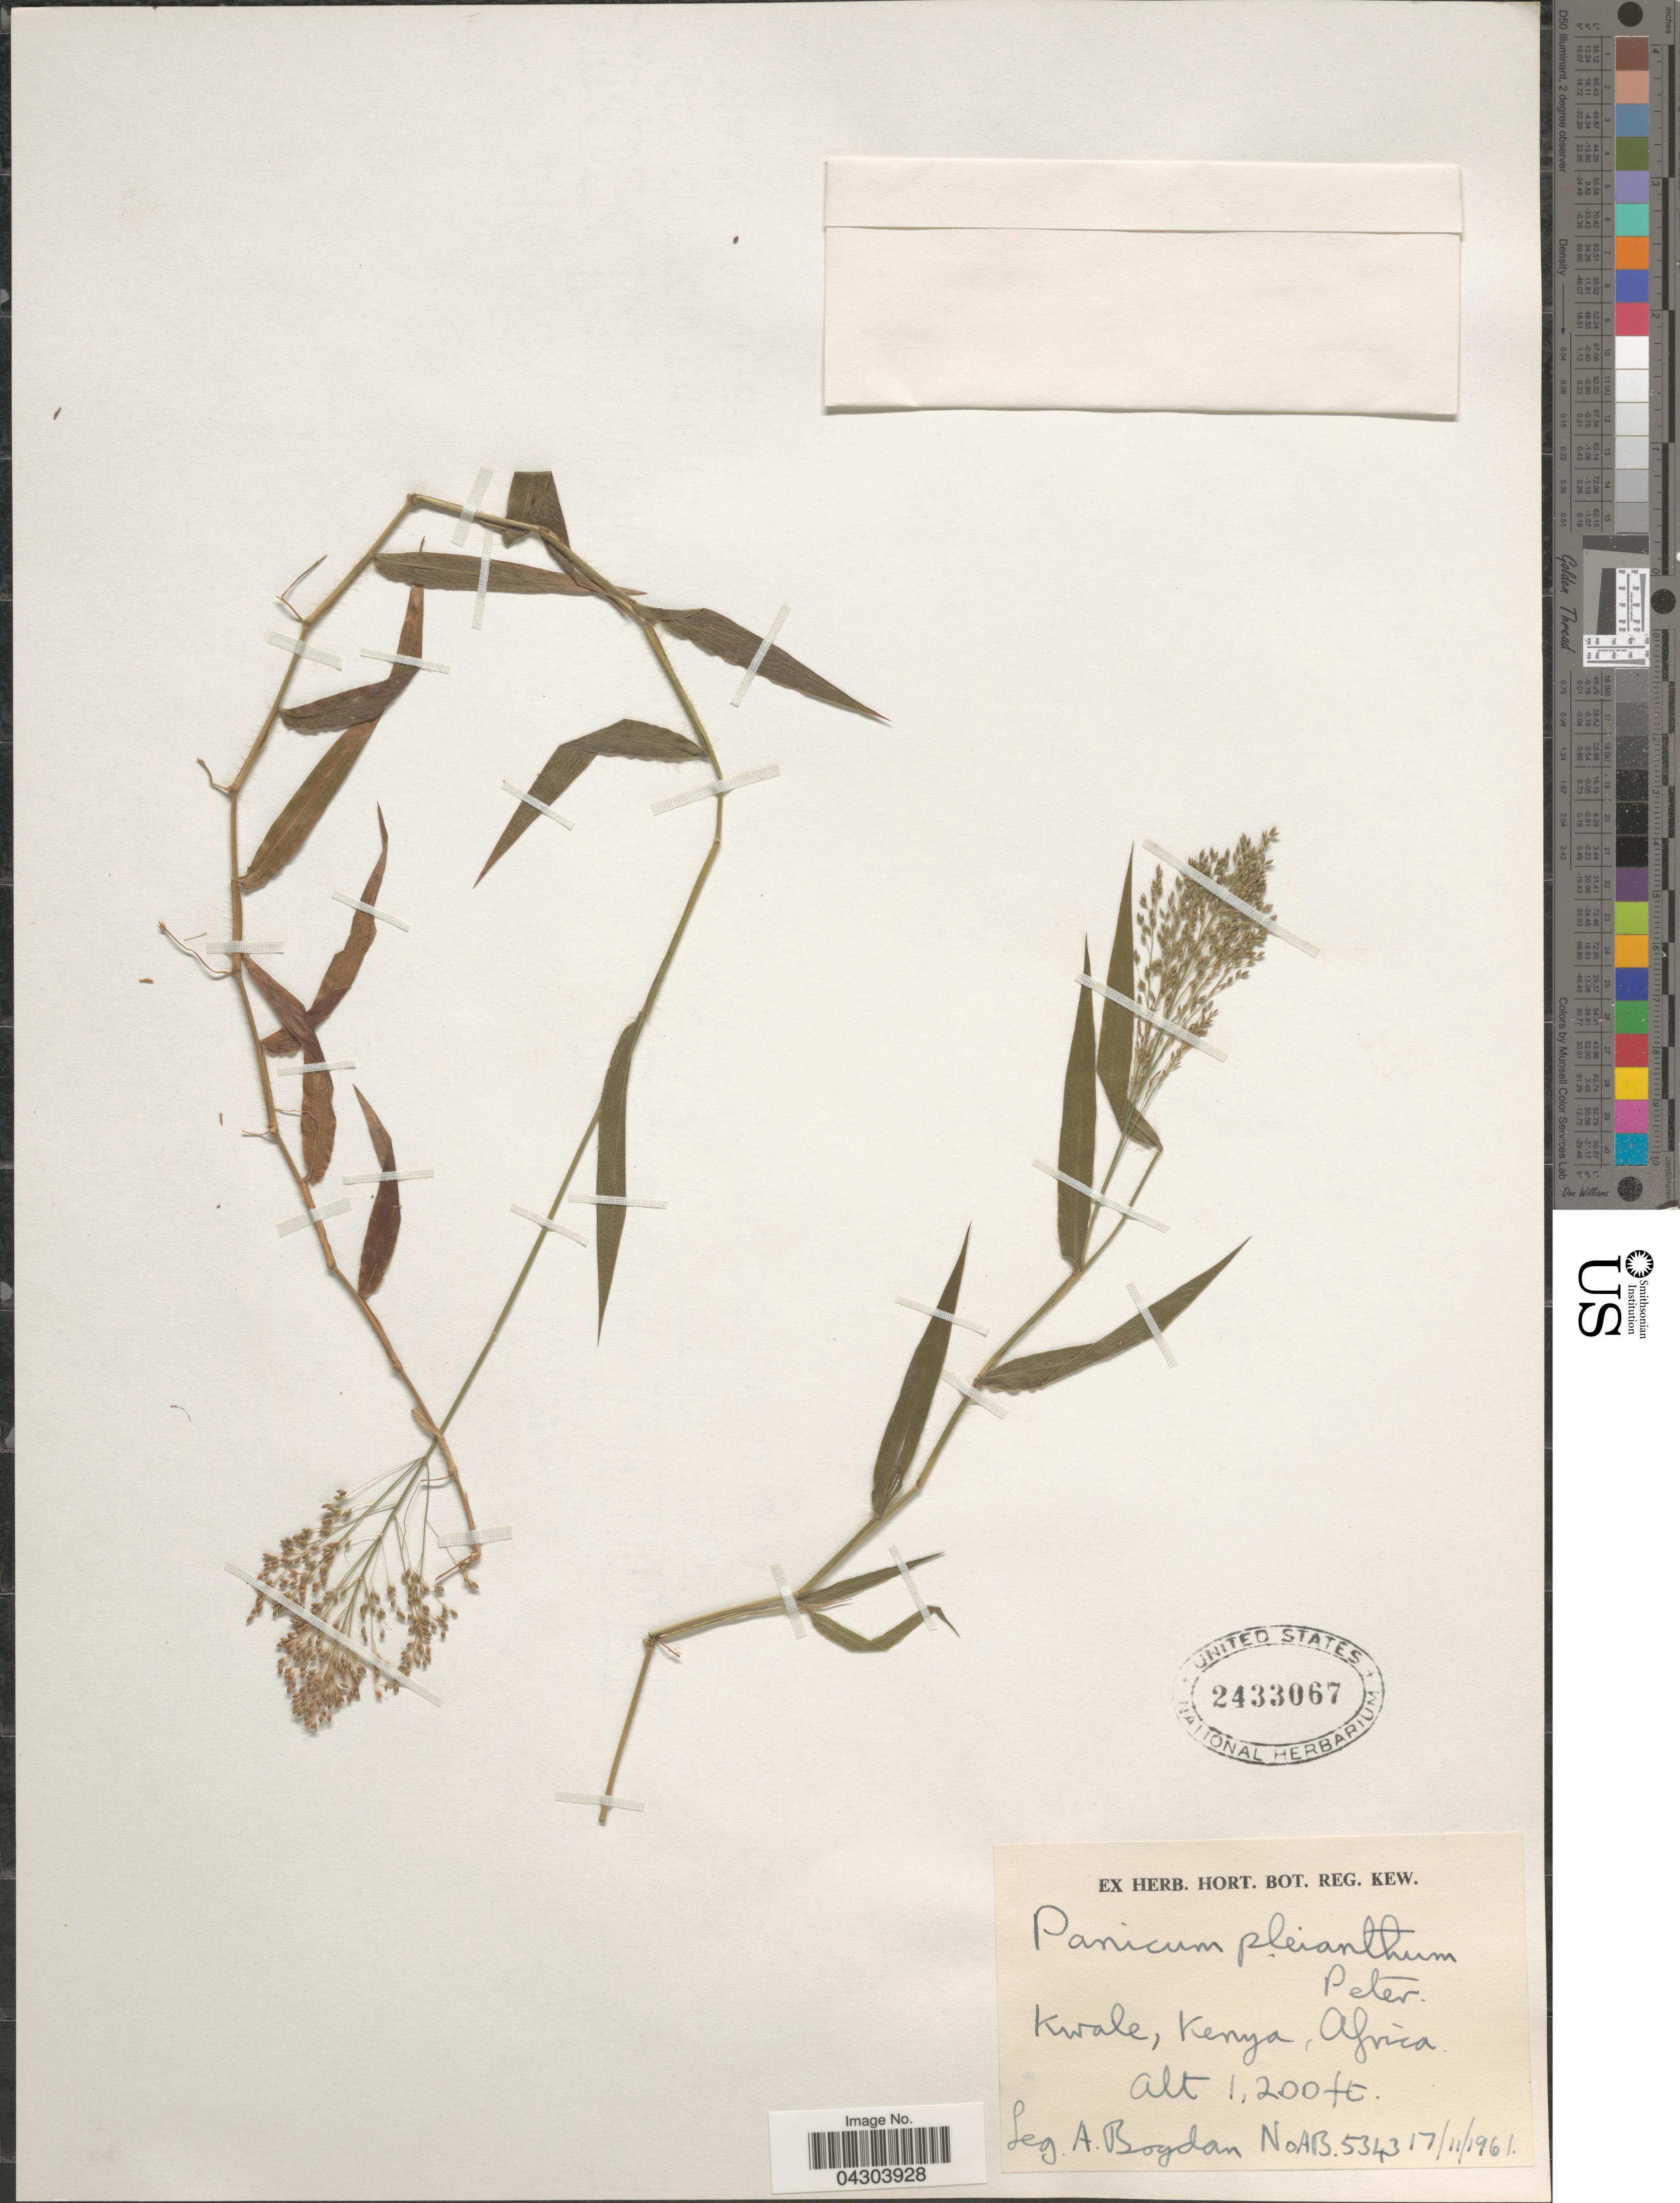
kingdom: Plantae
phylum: Tracheophyta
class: Liliopsida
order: Poales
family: Poaceae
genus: Panicum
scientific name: Panicum pleianthum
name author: Peter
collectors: A. Bogdan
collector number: AB 5343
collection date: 1961-11-17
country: Kenya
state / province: Kwale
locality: Africa.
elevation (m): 366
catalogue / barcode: US 2433067